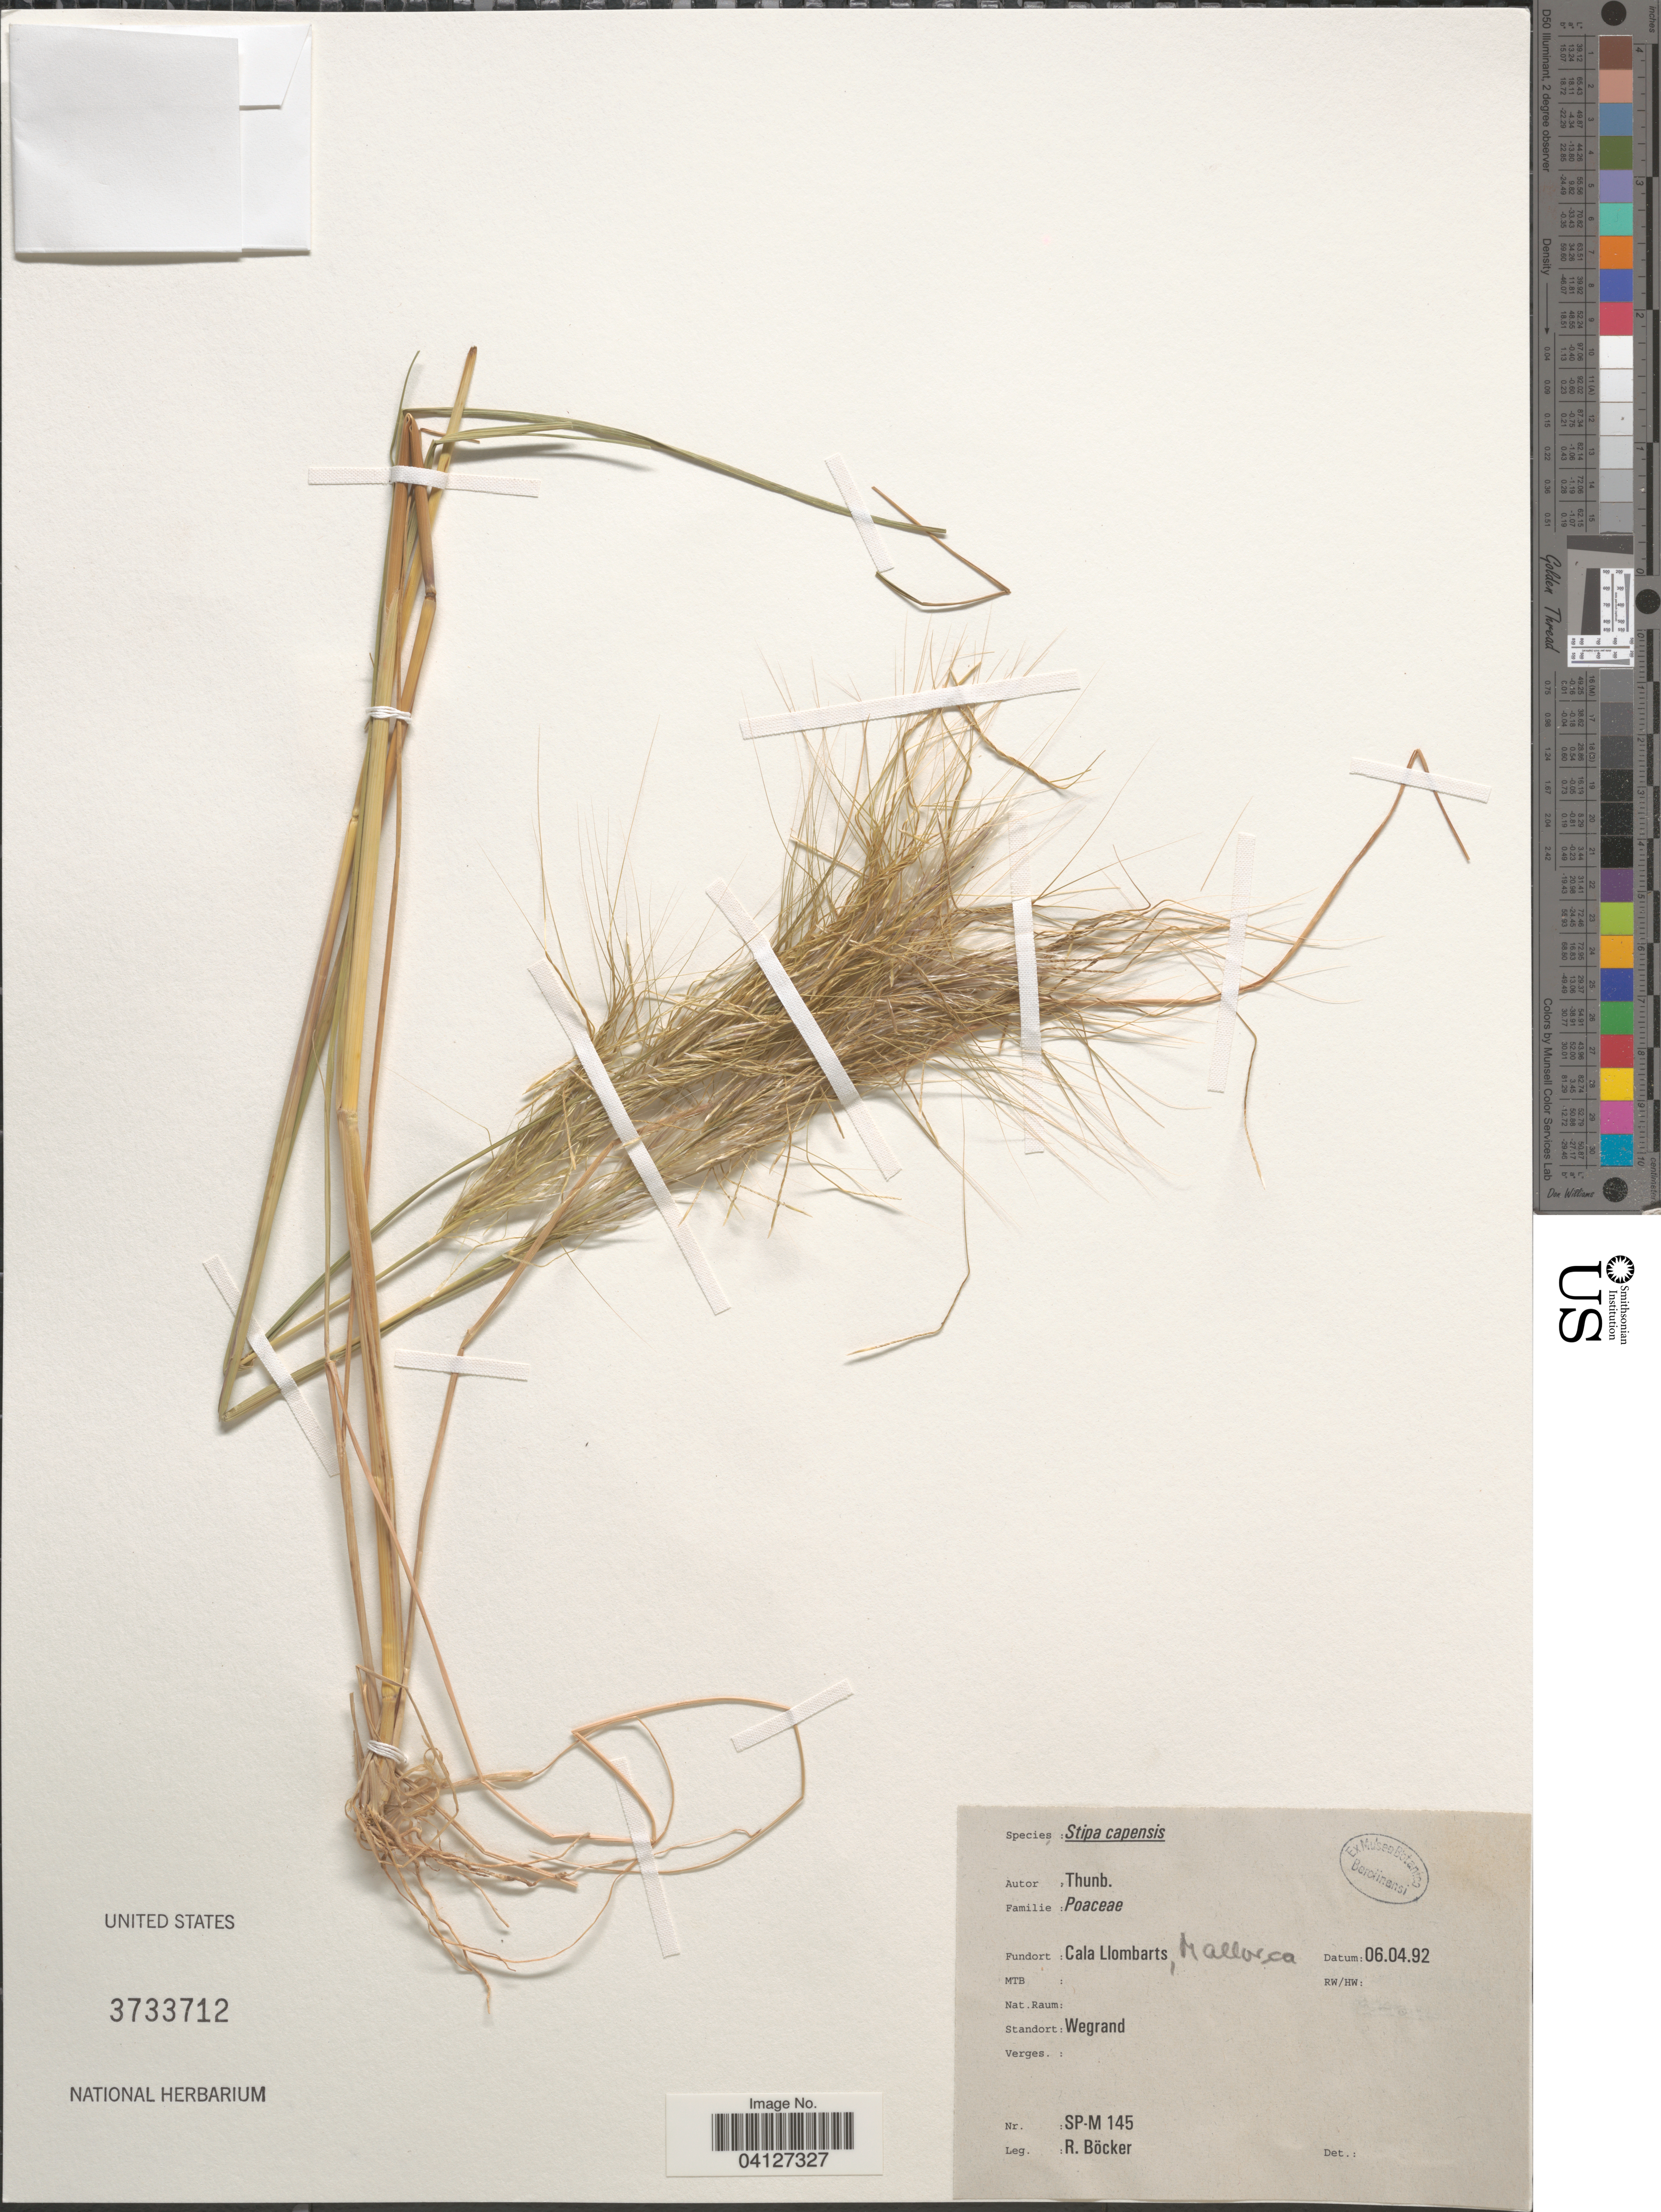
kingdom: Plantae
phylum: Tracheophyta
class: Liliopsida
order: Poales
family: Poaceae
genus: Stipa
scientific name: Stipa capensis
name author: Thunb.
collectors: R. Böcker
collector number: SP-M145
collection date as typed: Transcribed d/m/y: 6/4/92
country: Spain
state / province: Islas Baleares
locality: Cala Llombarts, Mallorca.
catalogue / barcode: US 3733712